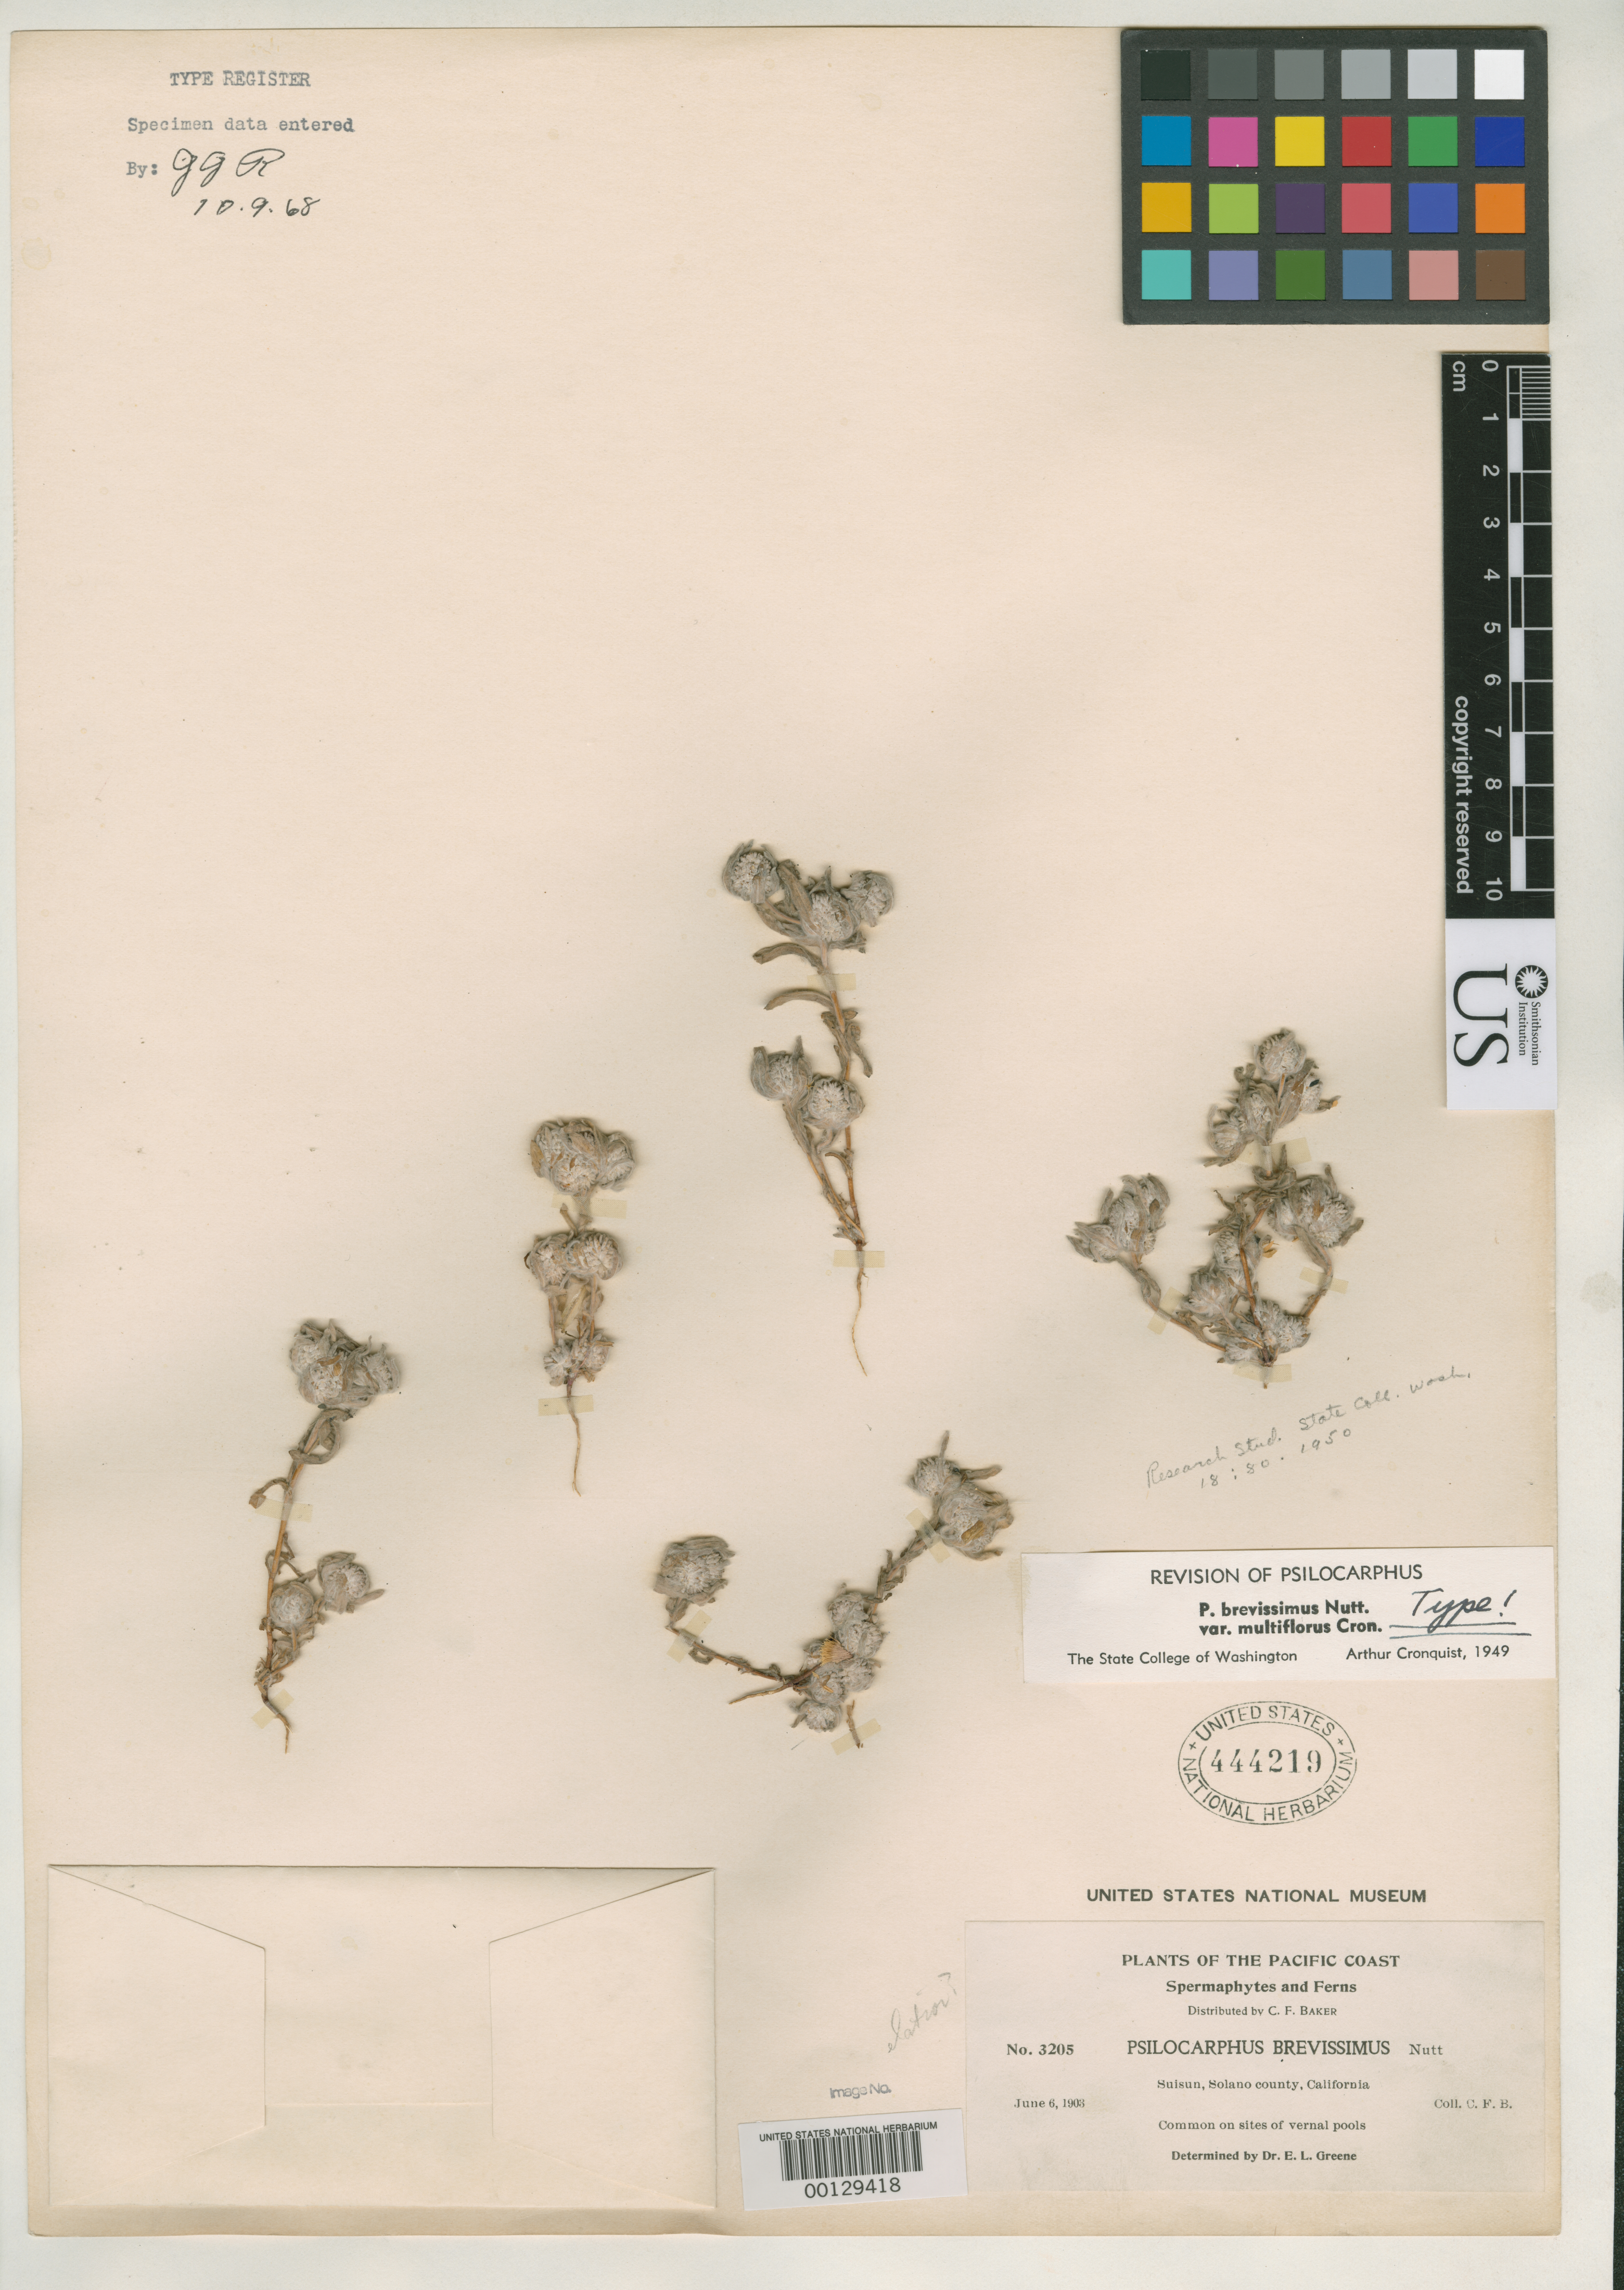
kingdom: Plantae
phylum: Tracheophyta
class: Magnoliopsida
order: Asterales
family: Asteraceae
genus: Psilocarphus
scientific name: Psilocarphus brevissimus var. multiflorus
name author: Cronq.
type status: Type Collection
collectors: C. F. Baker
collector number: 3205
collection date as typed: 06 Jun 1903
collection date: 1903-06-06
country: United States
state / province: California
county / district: Solano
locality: Suisun.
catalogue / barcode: US 444219